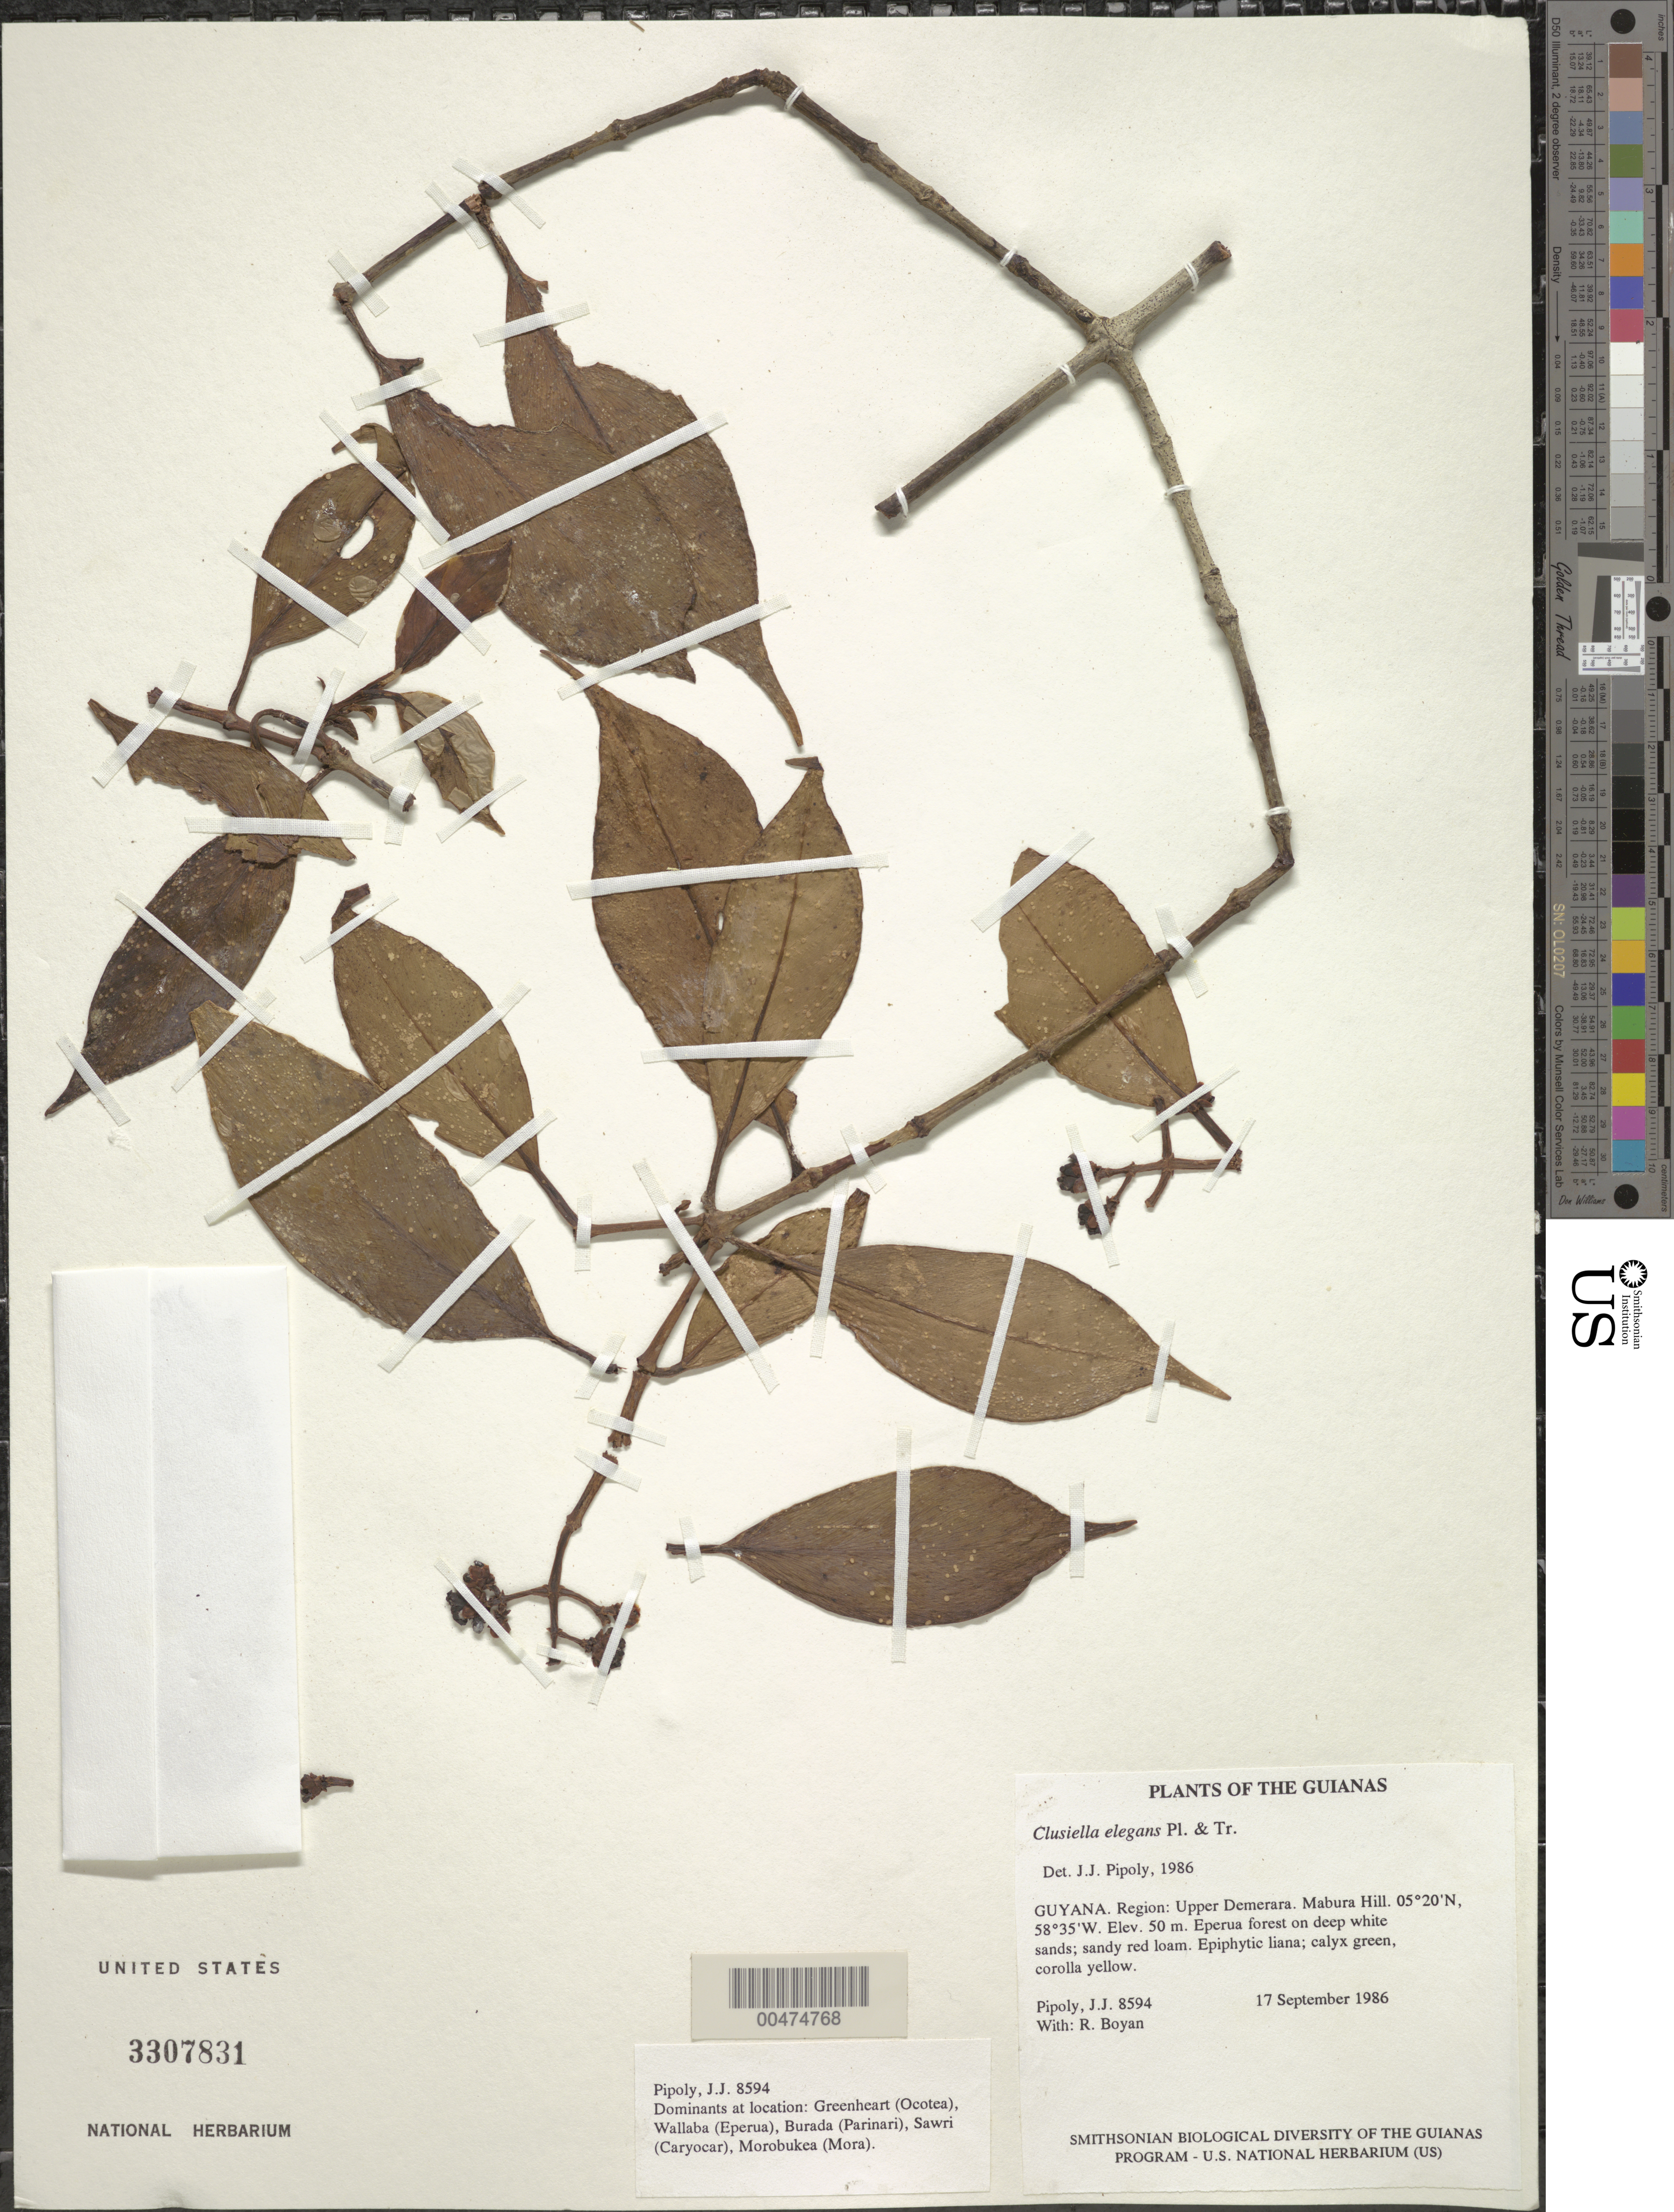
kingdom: Plantae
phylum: Tracheophyta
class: Magnoliopsida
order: Malpighiales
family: Calophyllaceae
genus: Clusiella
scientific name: Clusiella elegans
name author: Planch. & Triana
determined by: Pipoly, J. J., III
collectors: J. J. Pipoly & R. Boyan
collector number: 8594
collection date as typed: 17 September 1986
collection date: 1986-09-17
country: Guyana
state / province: U. Demerara-Berbice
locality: Mabura Hill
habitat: Eperua forest on deep white sands; sandy red loam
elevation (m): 50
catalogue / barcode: US 3307831